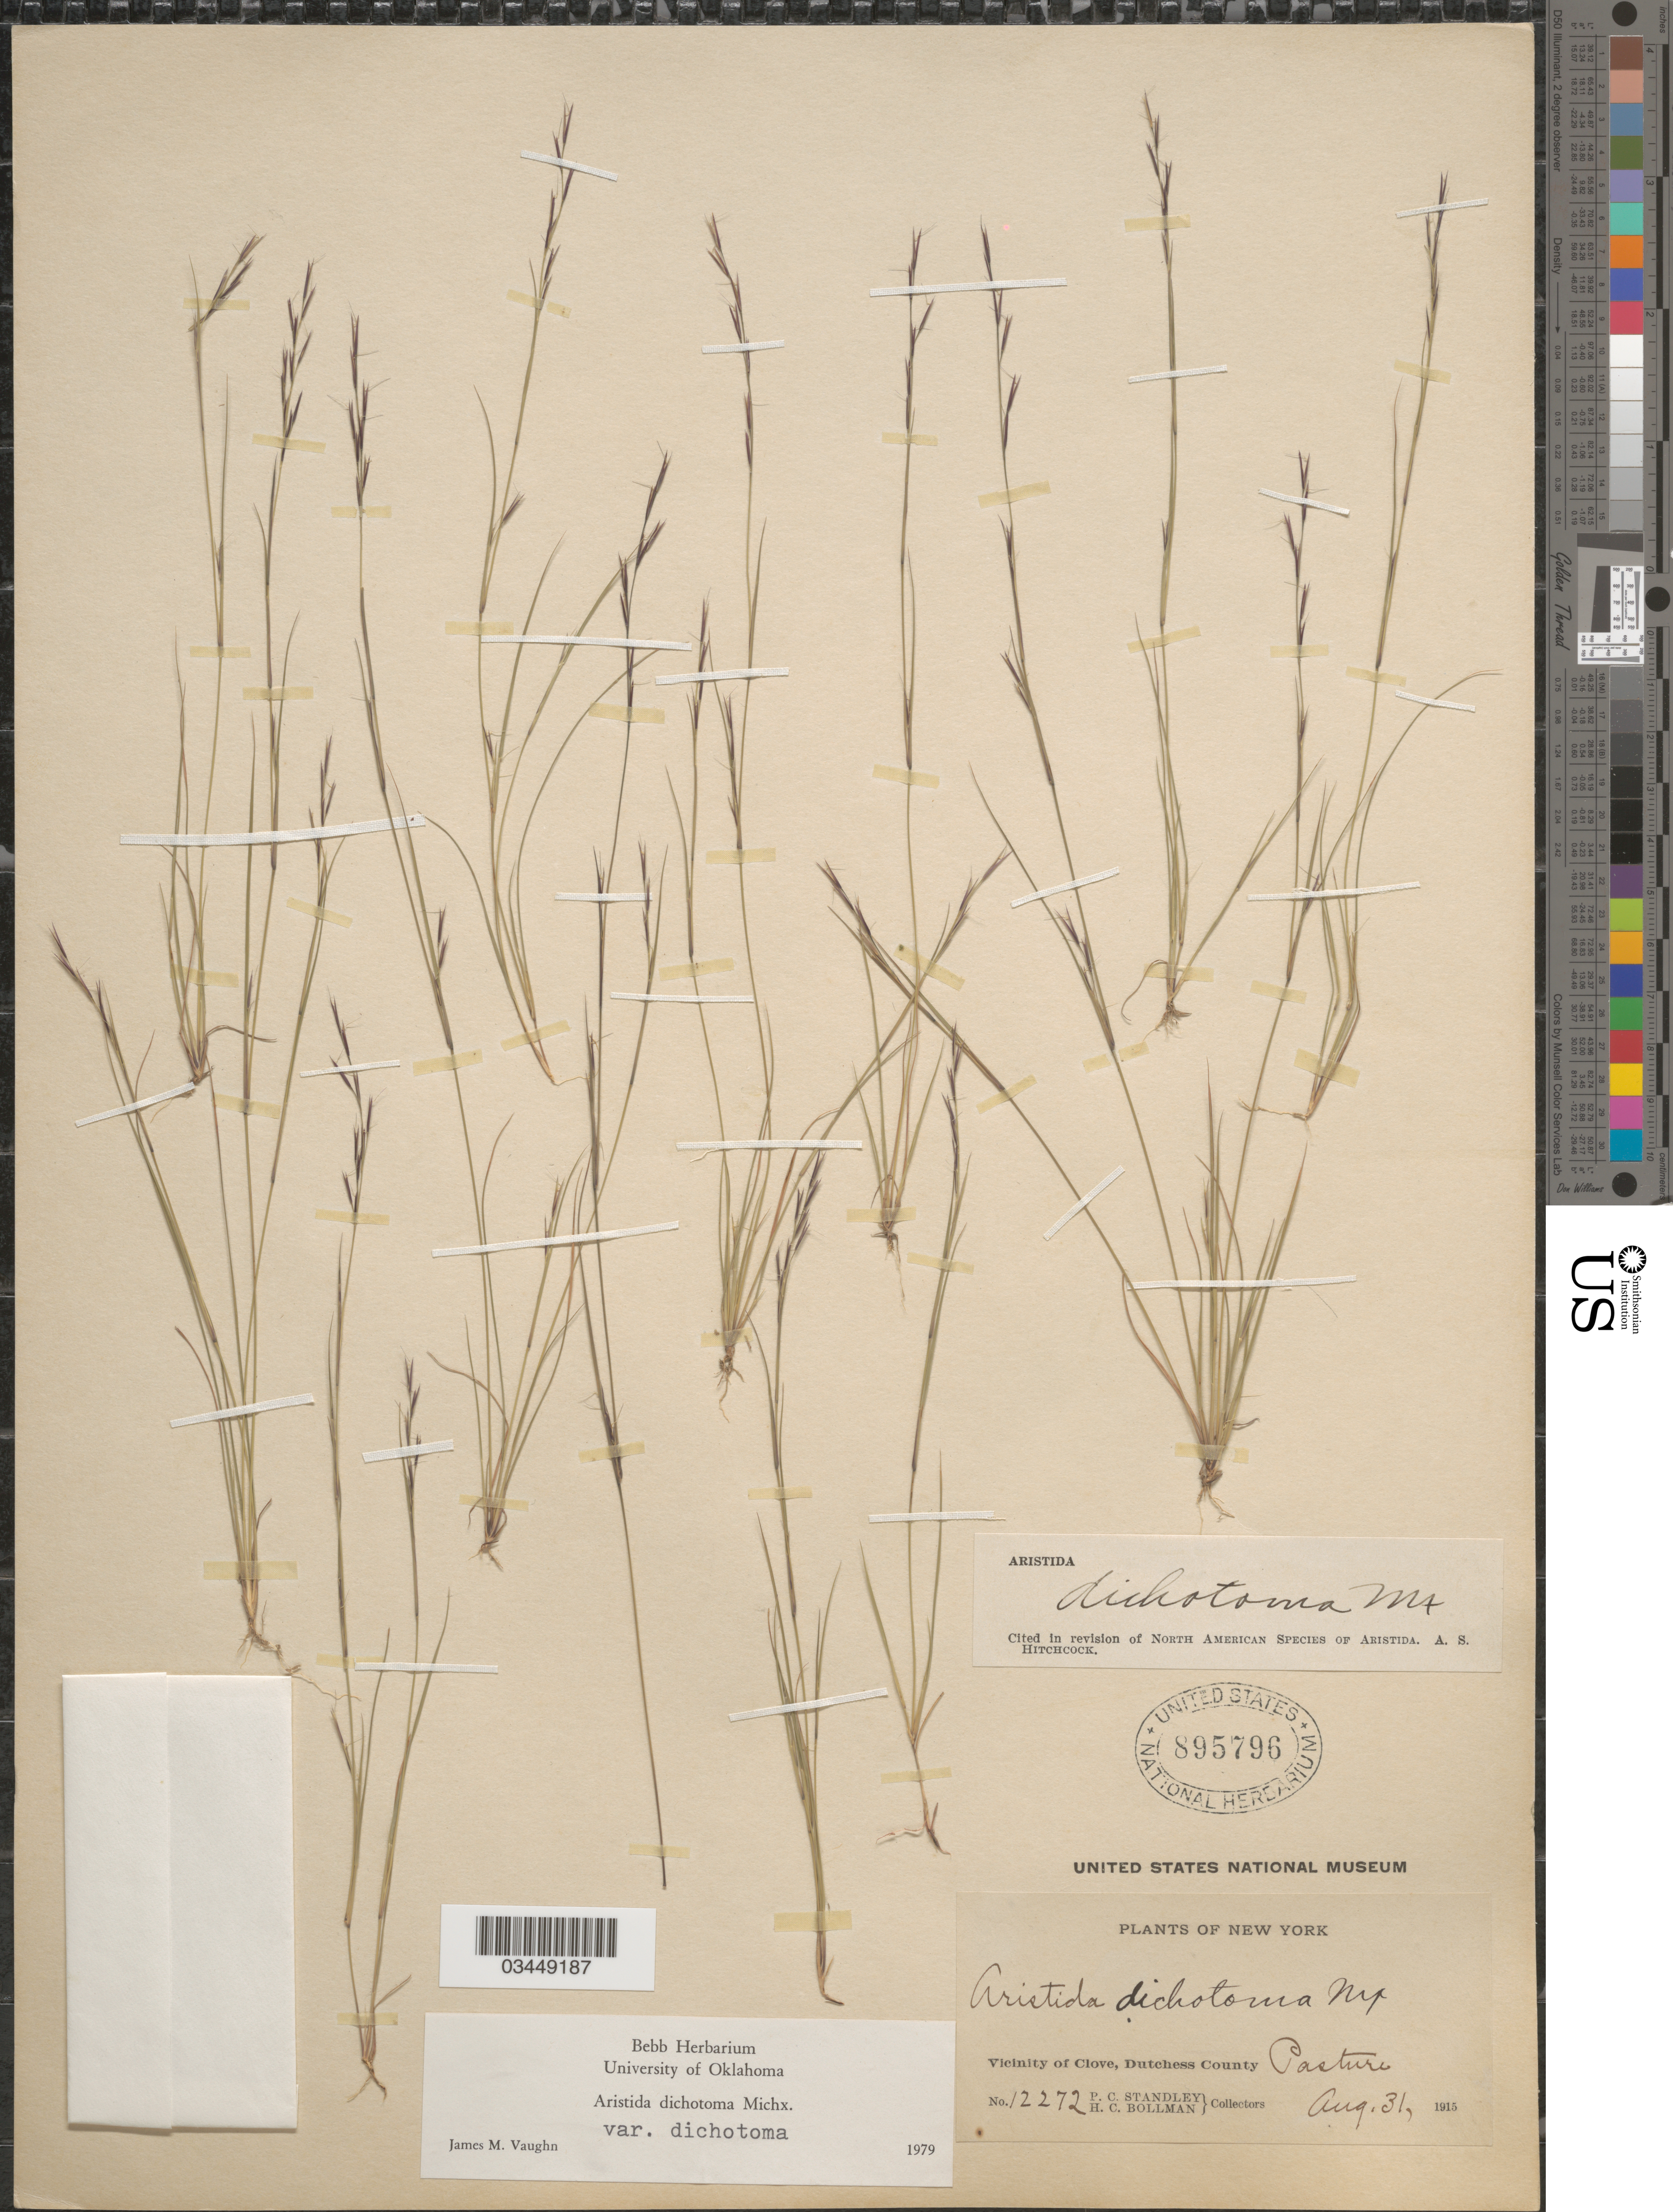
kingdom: Plantae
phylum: Tracheophyta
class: Liliopsida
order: Poales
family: Poaceae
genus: Aristida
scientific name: Aristida dichotoma var. dichotoma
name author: Michx.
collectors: P. C. Standley & H. C. Bollman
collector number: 12272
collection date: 1915-08-31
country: United States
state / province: New York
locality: Vicinity of Clove, Dutchness County Pasture.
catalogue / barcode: US 895796